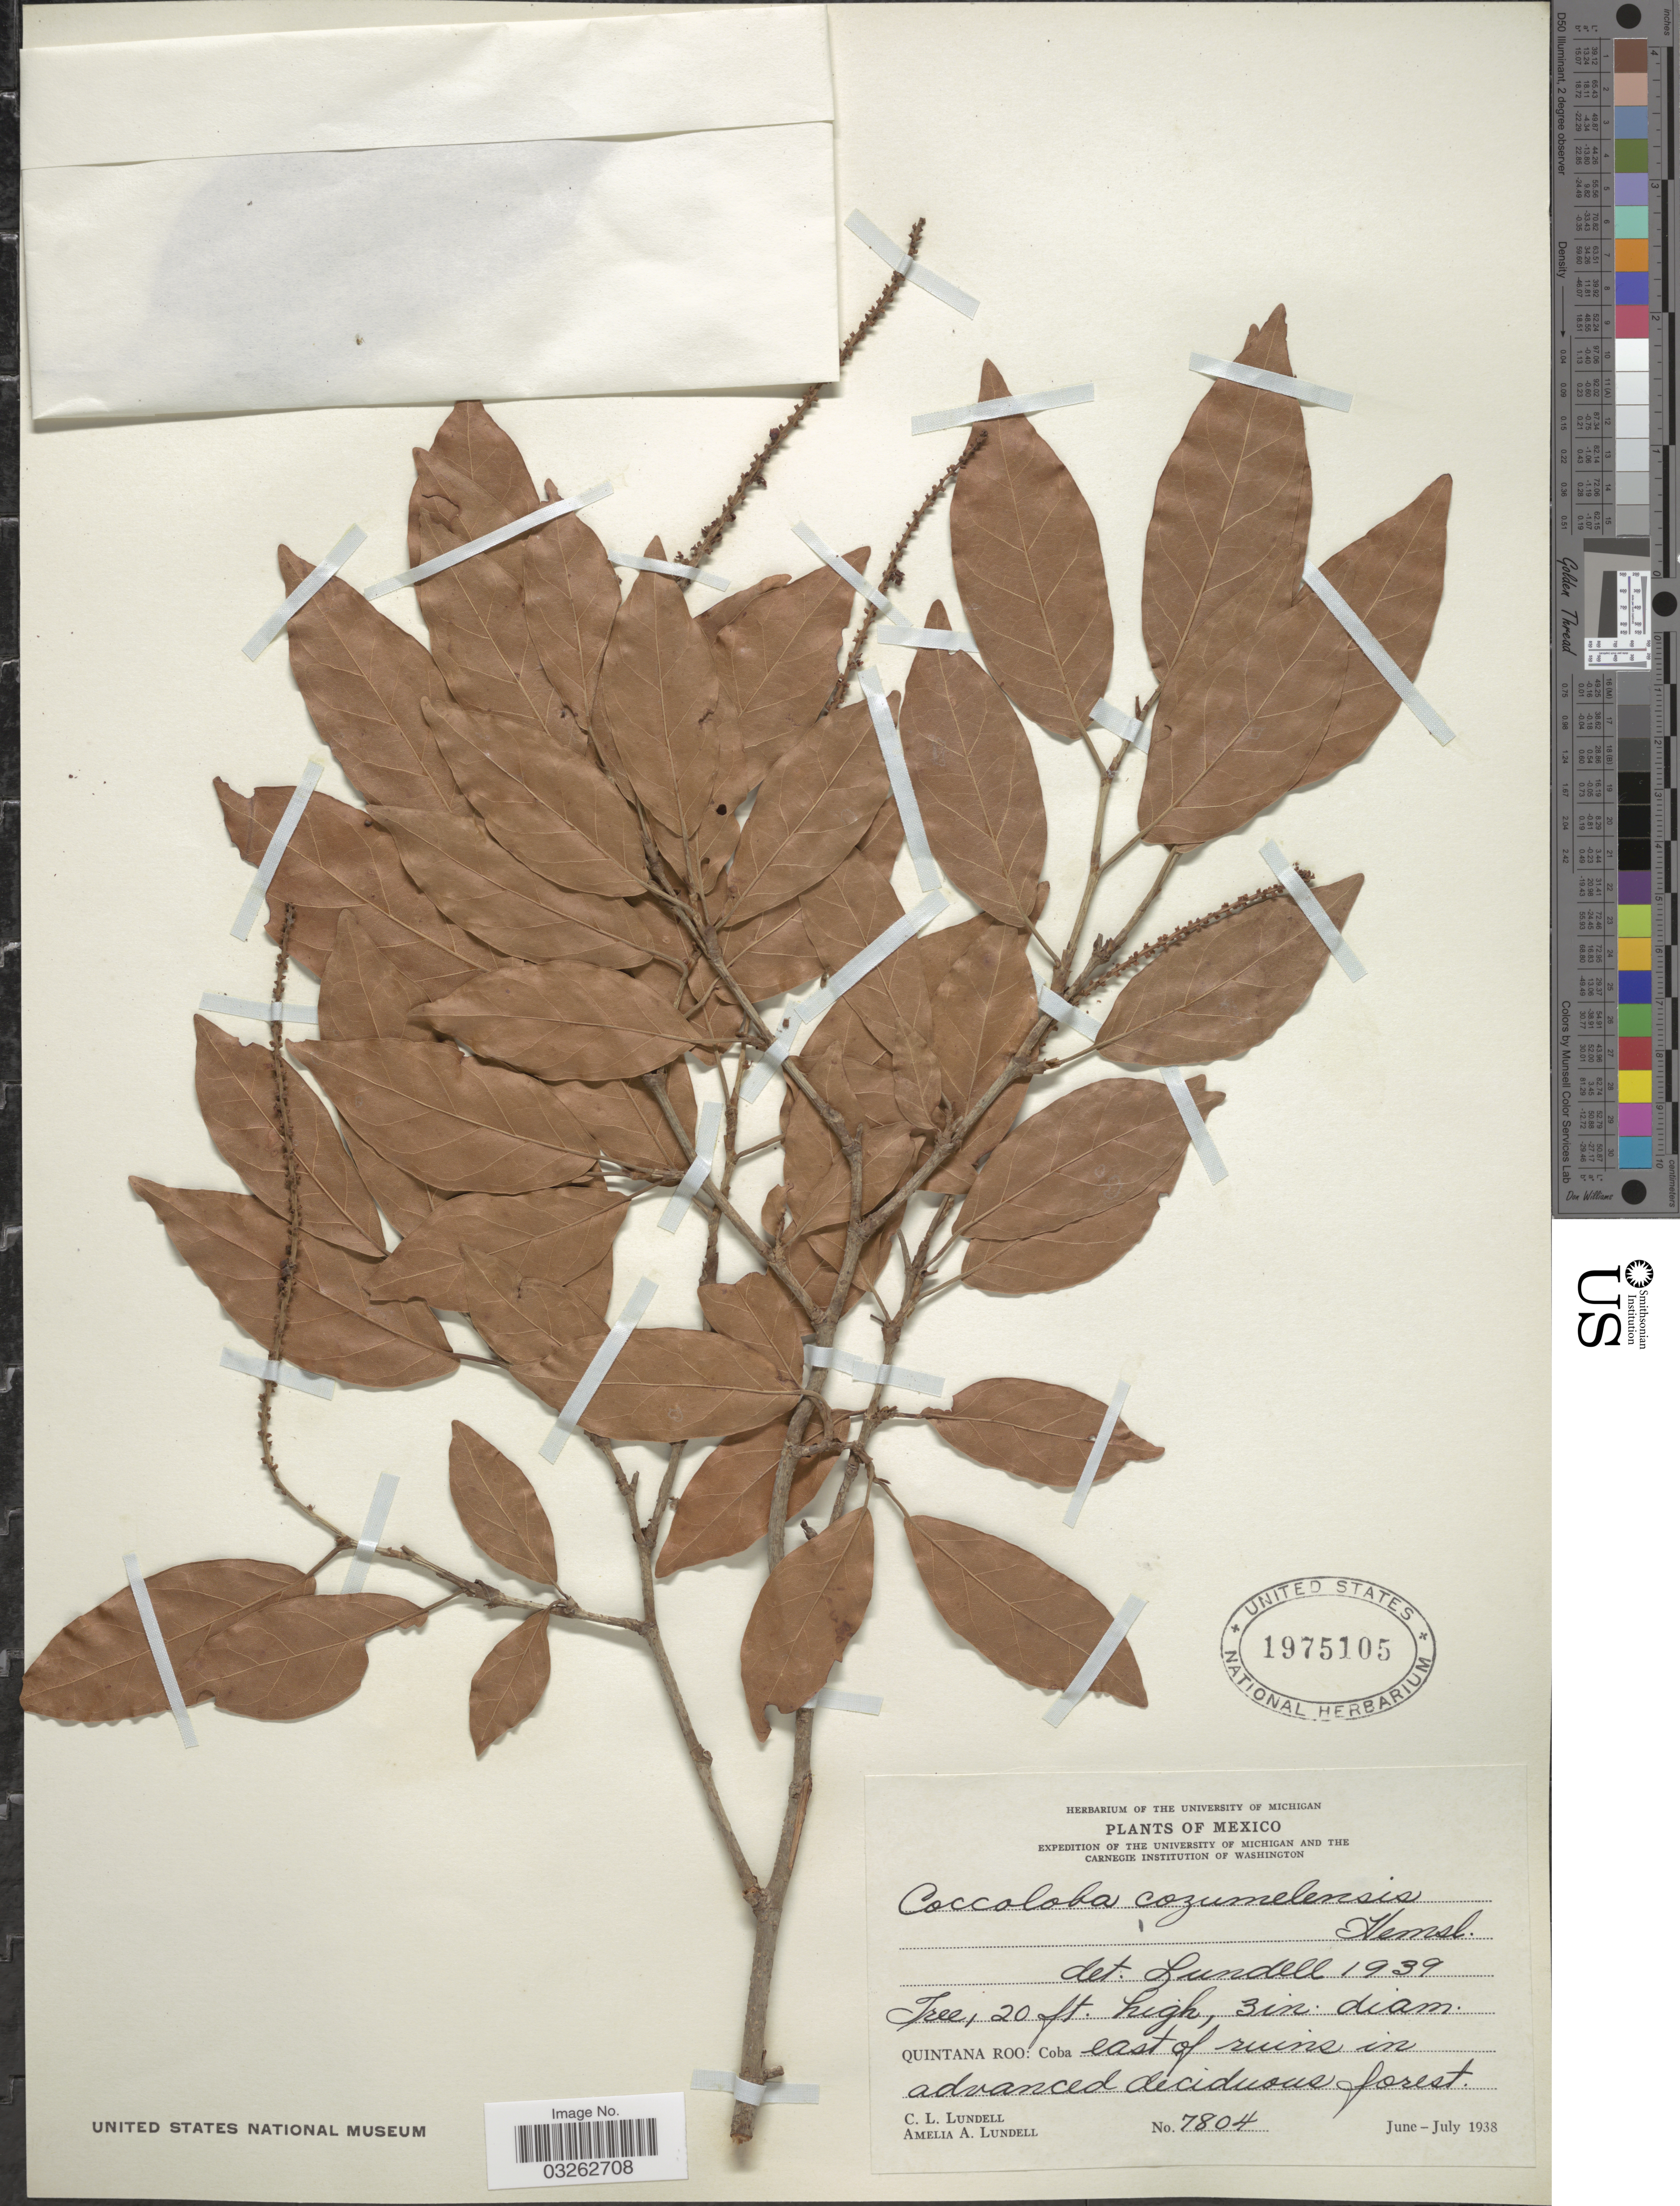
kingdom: Plantae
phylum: Tracheophyta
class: Magnoliopsida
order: Caryophyllales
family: Polygonaceae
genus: Coccoloba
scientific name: Coccoloba cozumelensis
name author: Hemsl.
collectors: C. L. Lundell & A. A. Lundell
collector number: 7804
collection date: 1938-06/1938-07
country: Mexico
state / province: Quintana Roo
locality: Coba, east of ravine in advanced deciduous forest.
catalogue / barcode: US 1975105